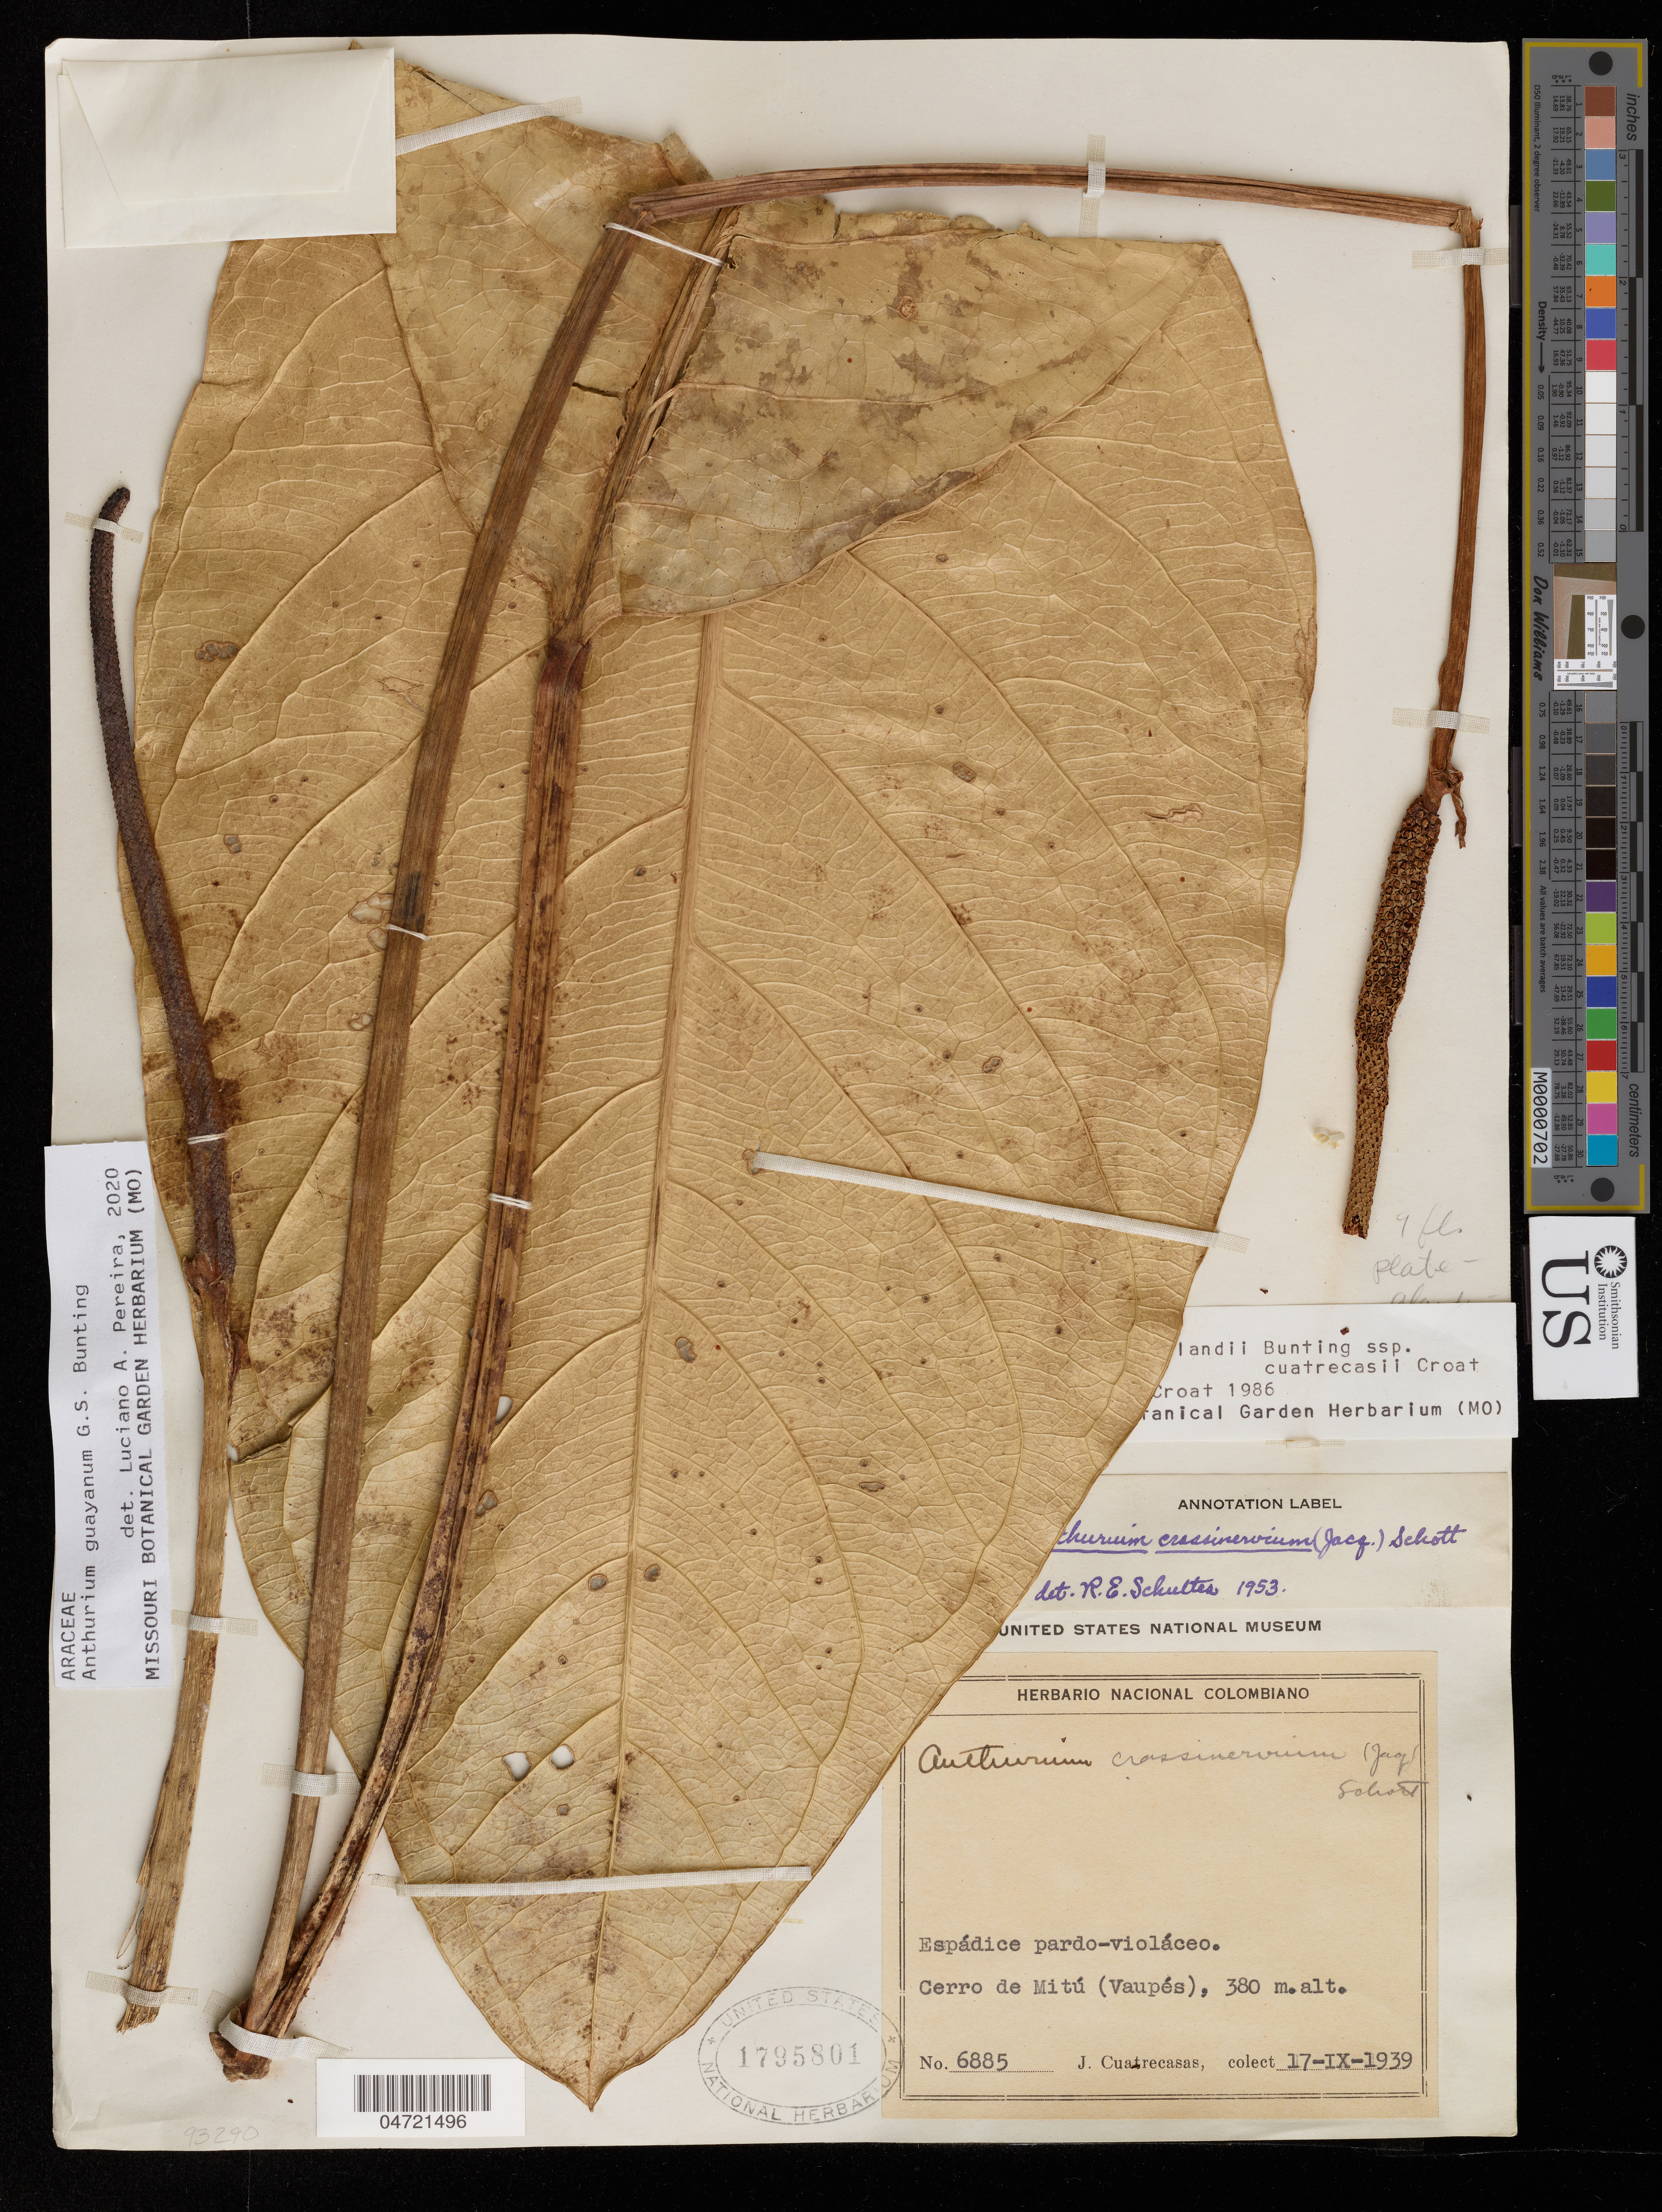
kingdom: Plantae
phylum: Tracheophyta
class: Liliopsida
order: Alismatales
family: Araceae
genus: Anthurium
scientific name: Anthurium guayanum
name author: G.S. Bunting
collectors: J. Cuatrecasas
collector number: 6885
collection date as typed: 17 Sep 1939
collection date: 1939-09-17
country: Colombia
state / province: Vaupés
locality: Cerro de Mitú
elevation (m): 380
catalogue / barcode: US 1795801